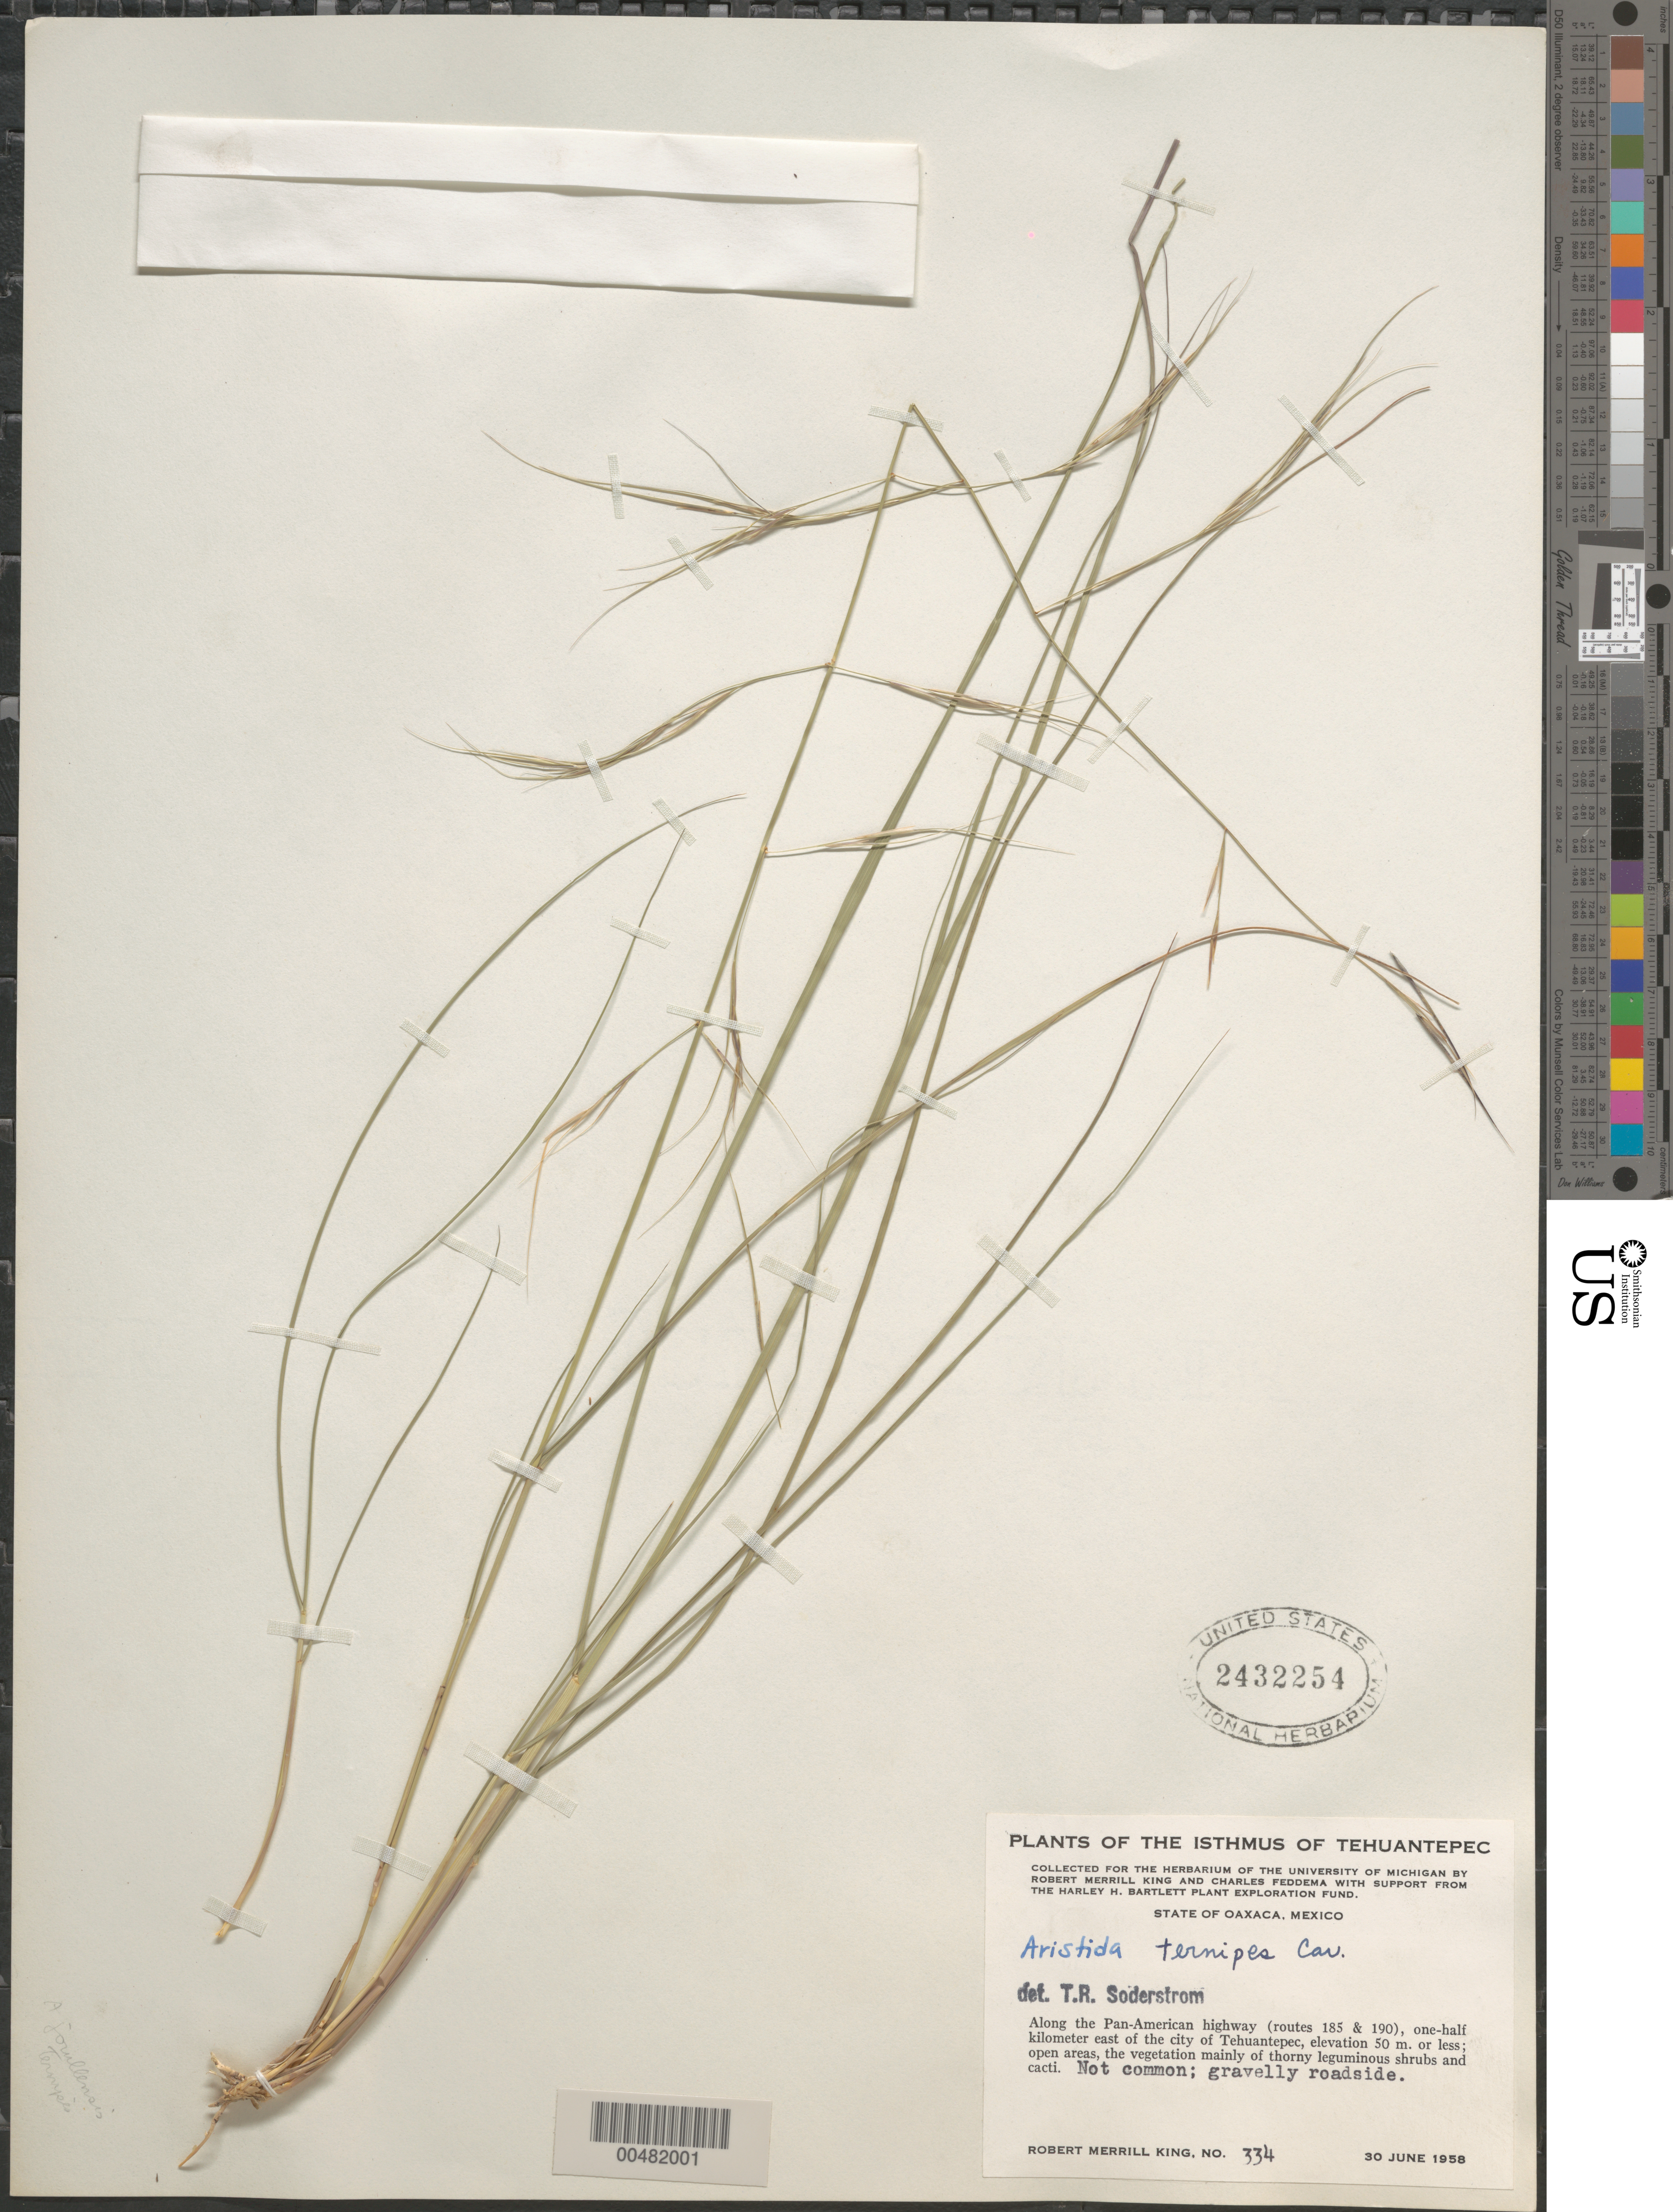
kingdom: Plantae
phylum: Tracheophyta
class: Liliopsida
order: Poales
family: Poaceae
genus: Aristida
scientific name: Aristida ternipes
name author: Cav.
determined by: Soderstrom, T. R.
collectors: R. M. King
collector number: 334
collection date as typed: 30 Jun 1958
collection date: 1958-06-30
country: Mexico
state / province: Oaxaca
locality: Along the Pan-American highway (routes 185 & 190), .5 km E of the city of Tehuantepec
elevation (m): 50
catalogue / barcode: US 2432254